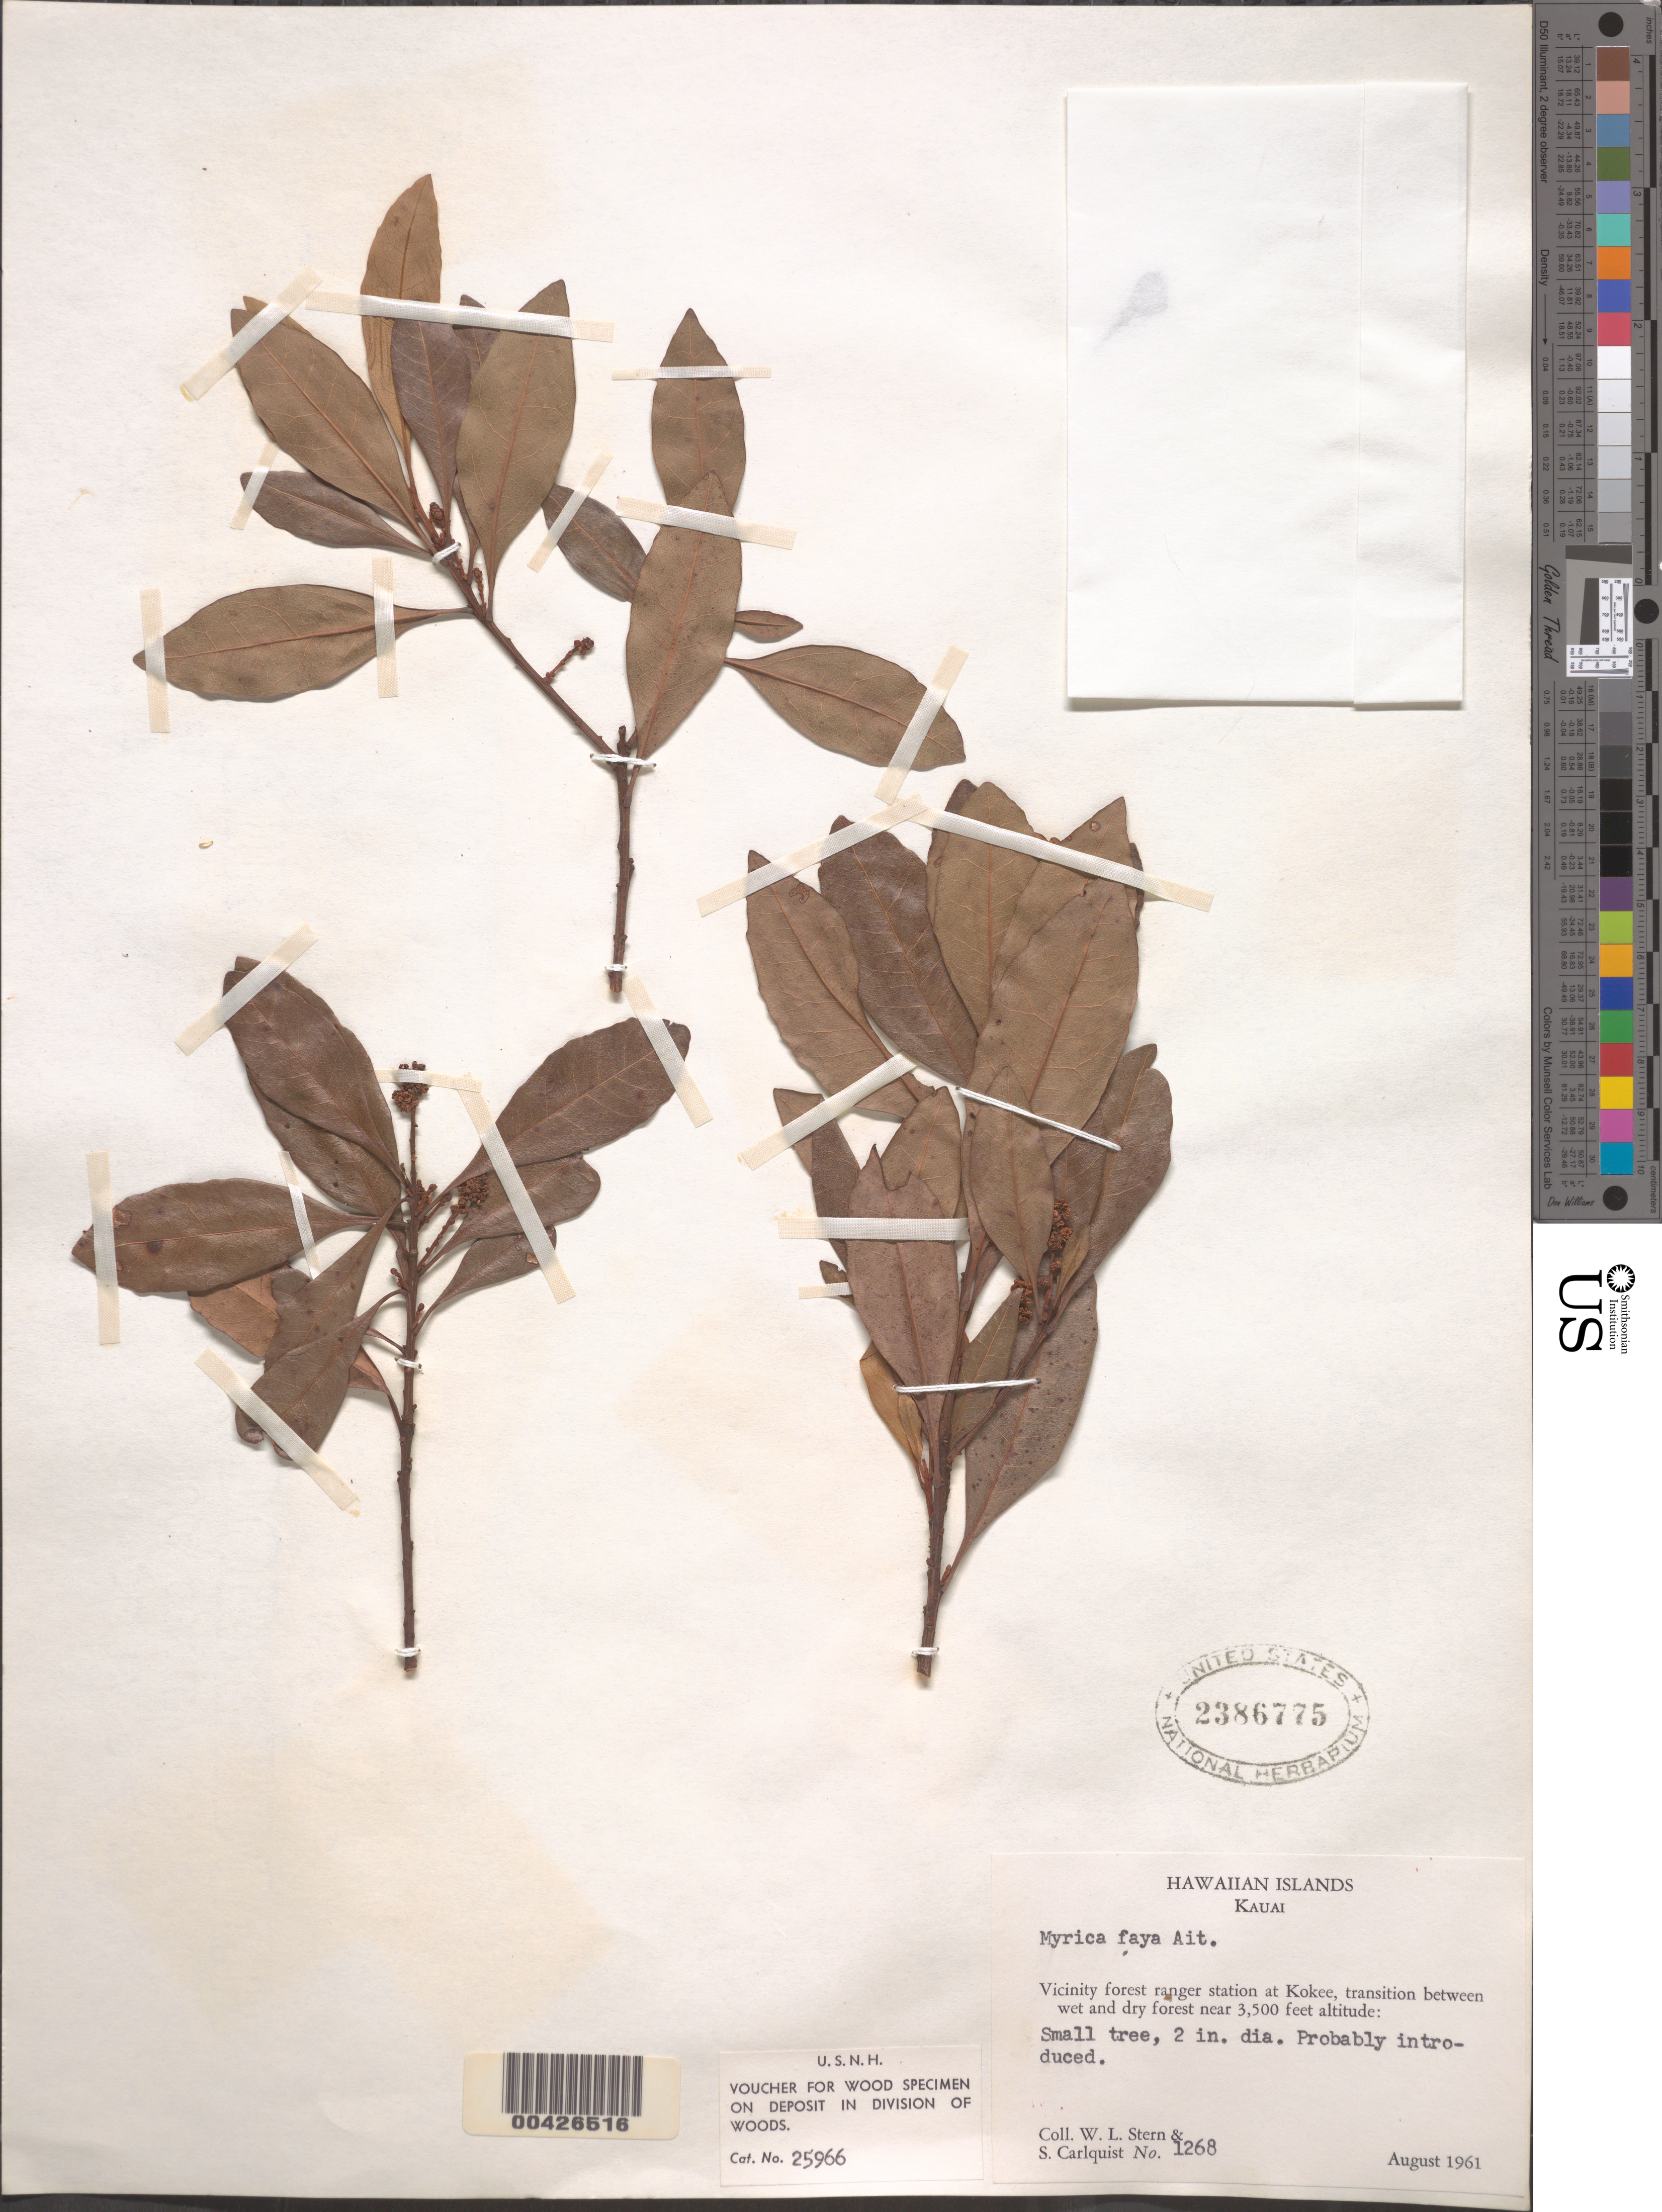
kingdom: Plantae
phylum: Tracheophyta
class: Magnoliopsida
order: Fagales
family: Myricaceae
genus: Morella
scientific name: Morella faya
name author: (Aiton) Wilbur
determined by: Wagner, W. L., (BOT), Smithsonian Institution - National Museum of Natural History (UNITED STATES)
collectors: W. L. Stern & S. Carlquist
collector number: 1268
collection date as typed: Aug 1961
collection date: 1961-08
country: United States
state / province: Hawaii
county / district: Kauai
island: Kaua'i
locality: Vicinity forest ranger station at Kokee, transition between wet and dry forest.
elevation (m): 11483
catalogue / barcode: US 2386775